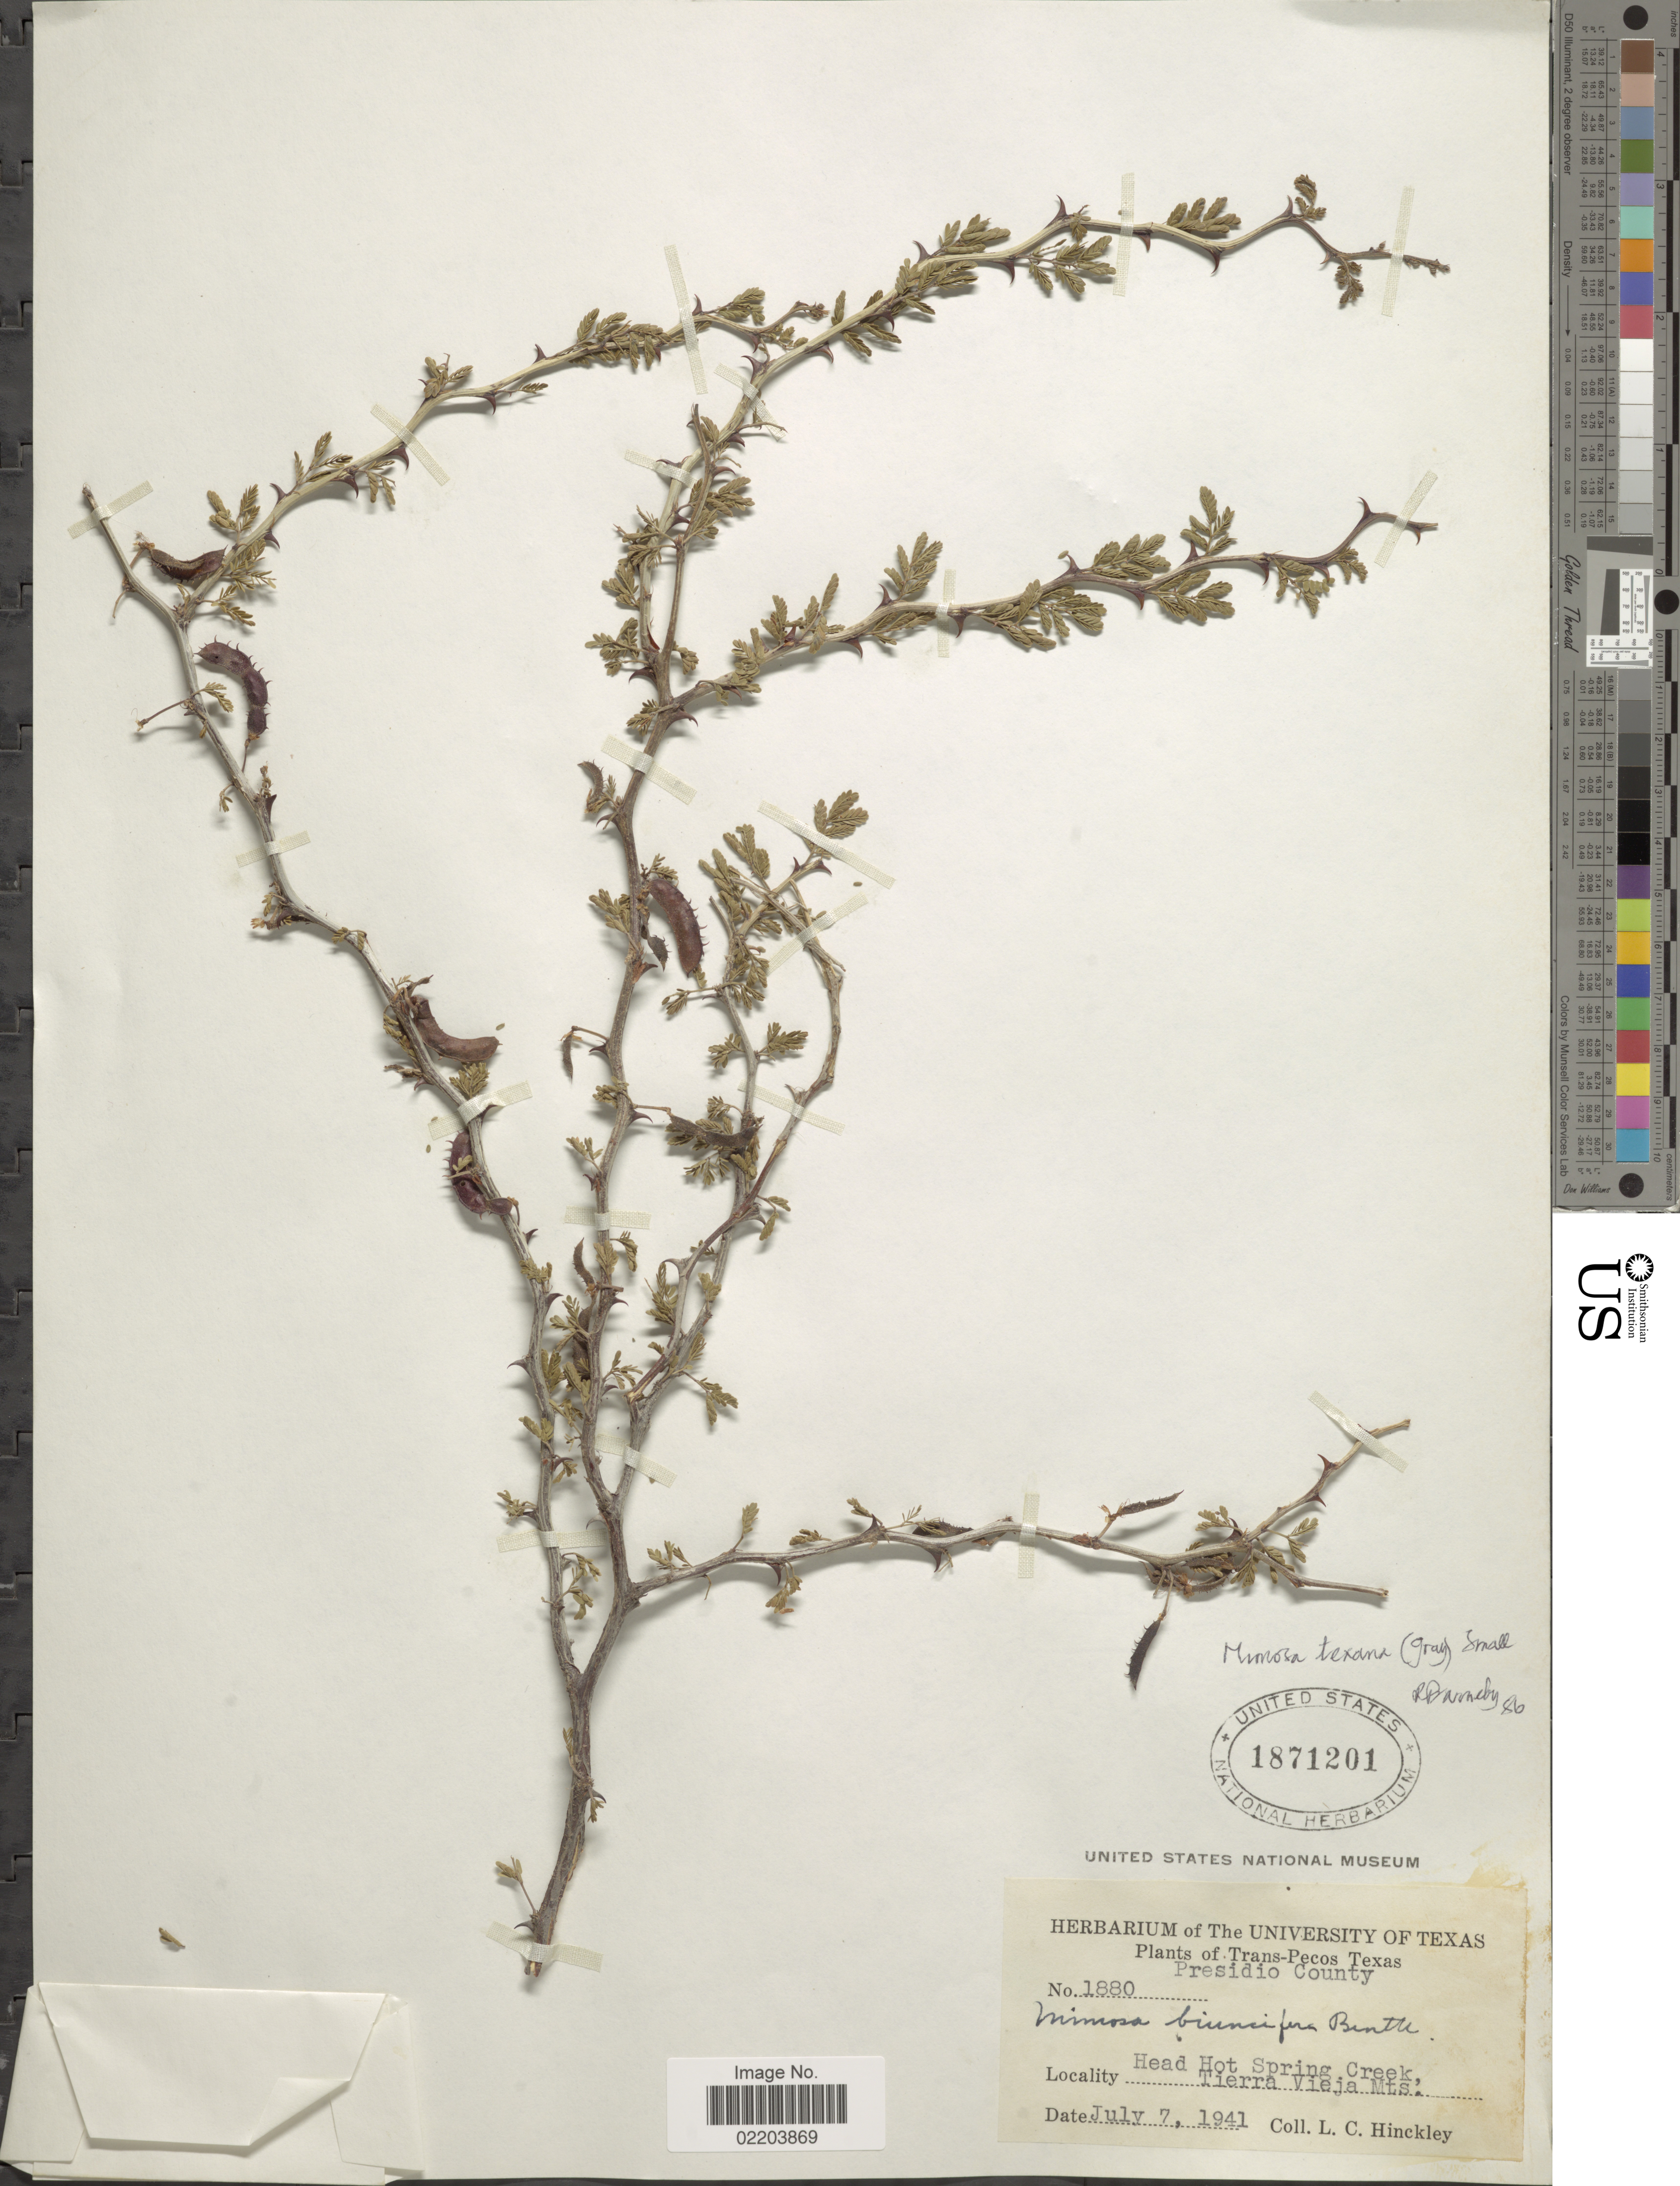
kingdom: Plantae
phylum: Tracheophyta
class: Magnoliopsida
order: Fabales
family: Fabaceae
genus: Mimosa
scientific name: Mimosa texana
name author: (A. Gray) Small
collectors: L. Hinckley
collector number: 1880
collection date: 1941-07-07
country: United States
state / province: Texas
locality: Trans-Pecos Texas, Presidio County, Head Hot Spring Creek, Tierra Vieja Mts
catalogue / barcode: US 1871201